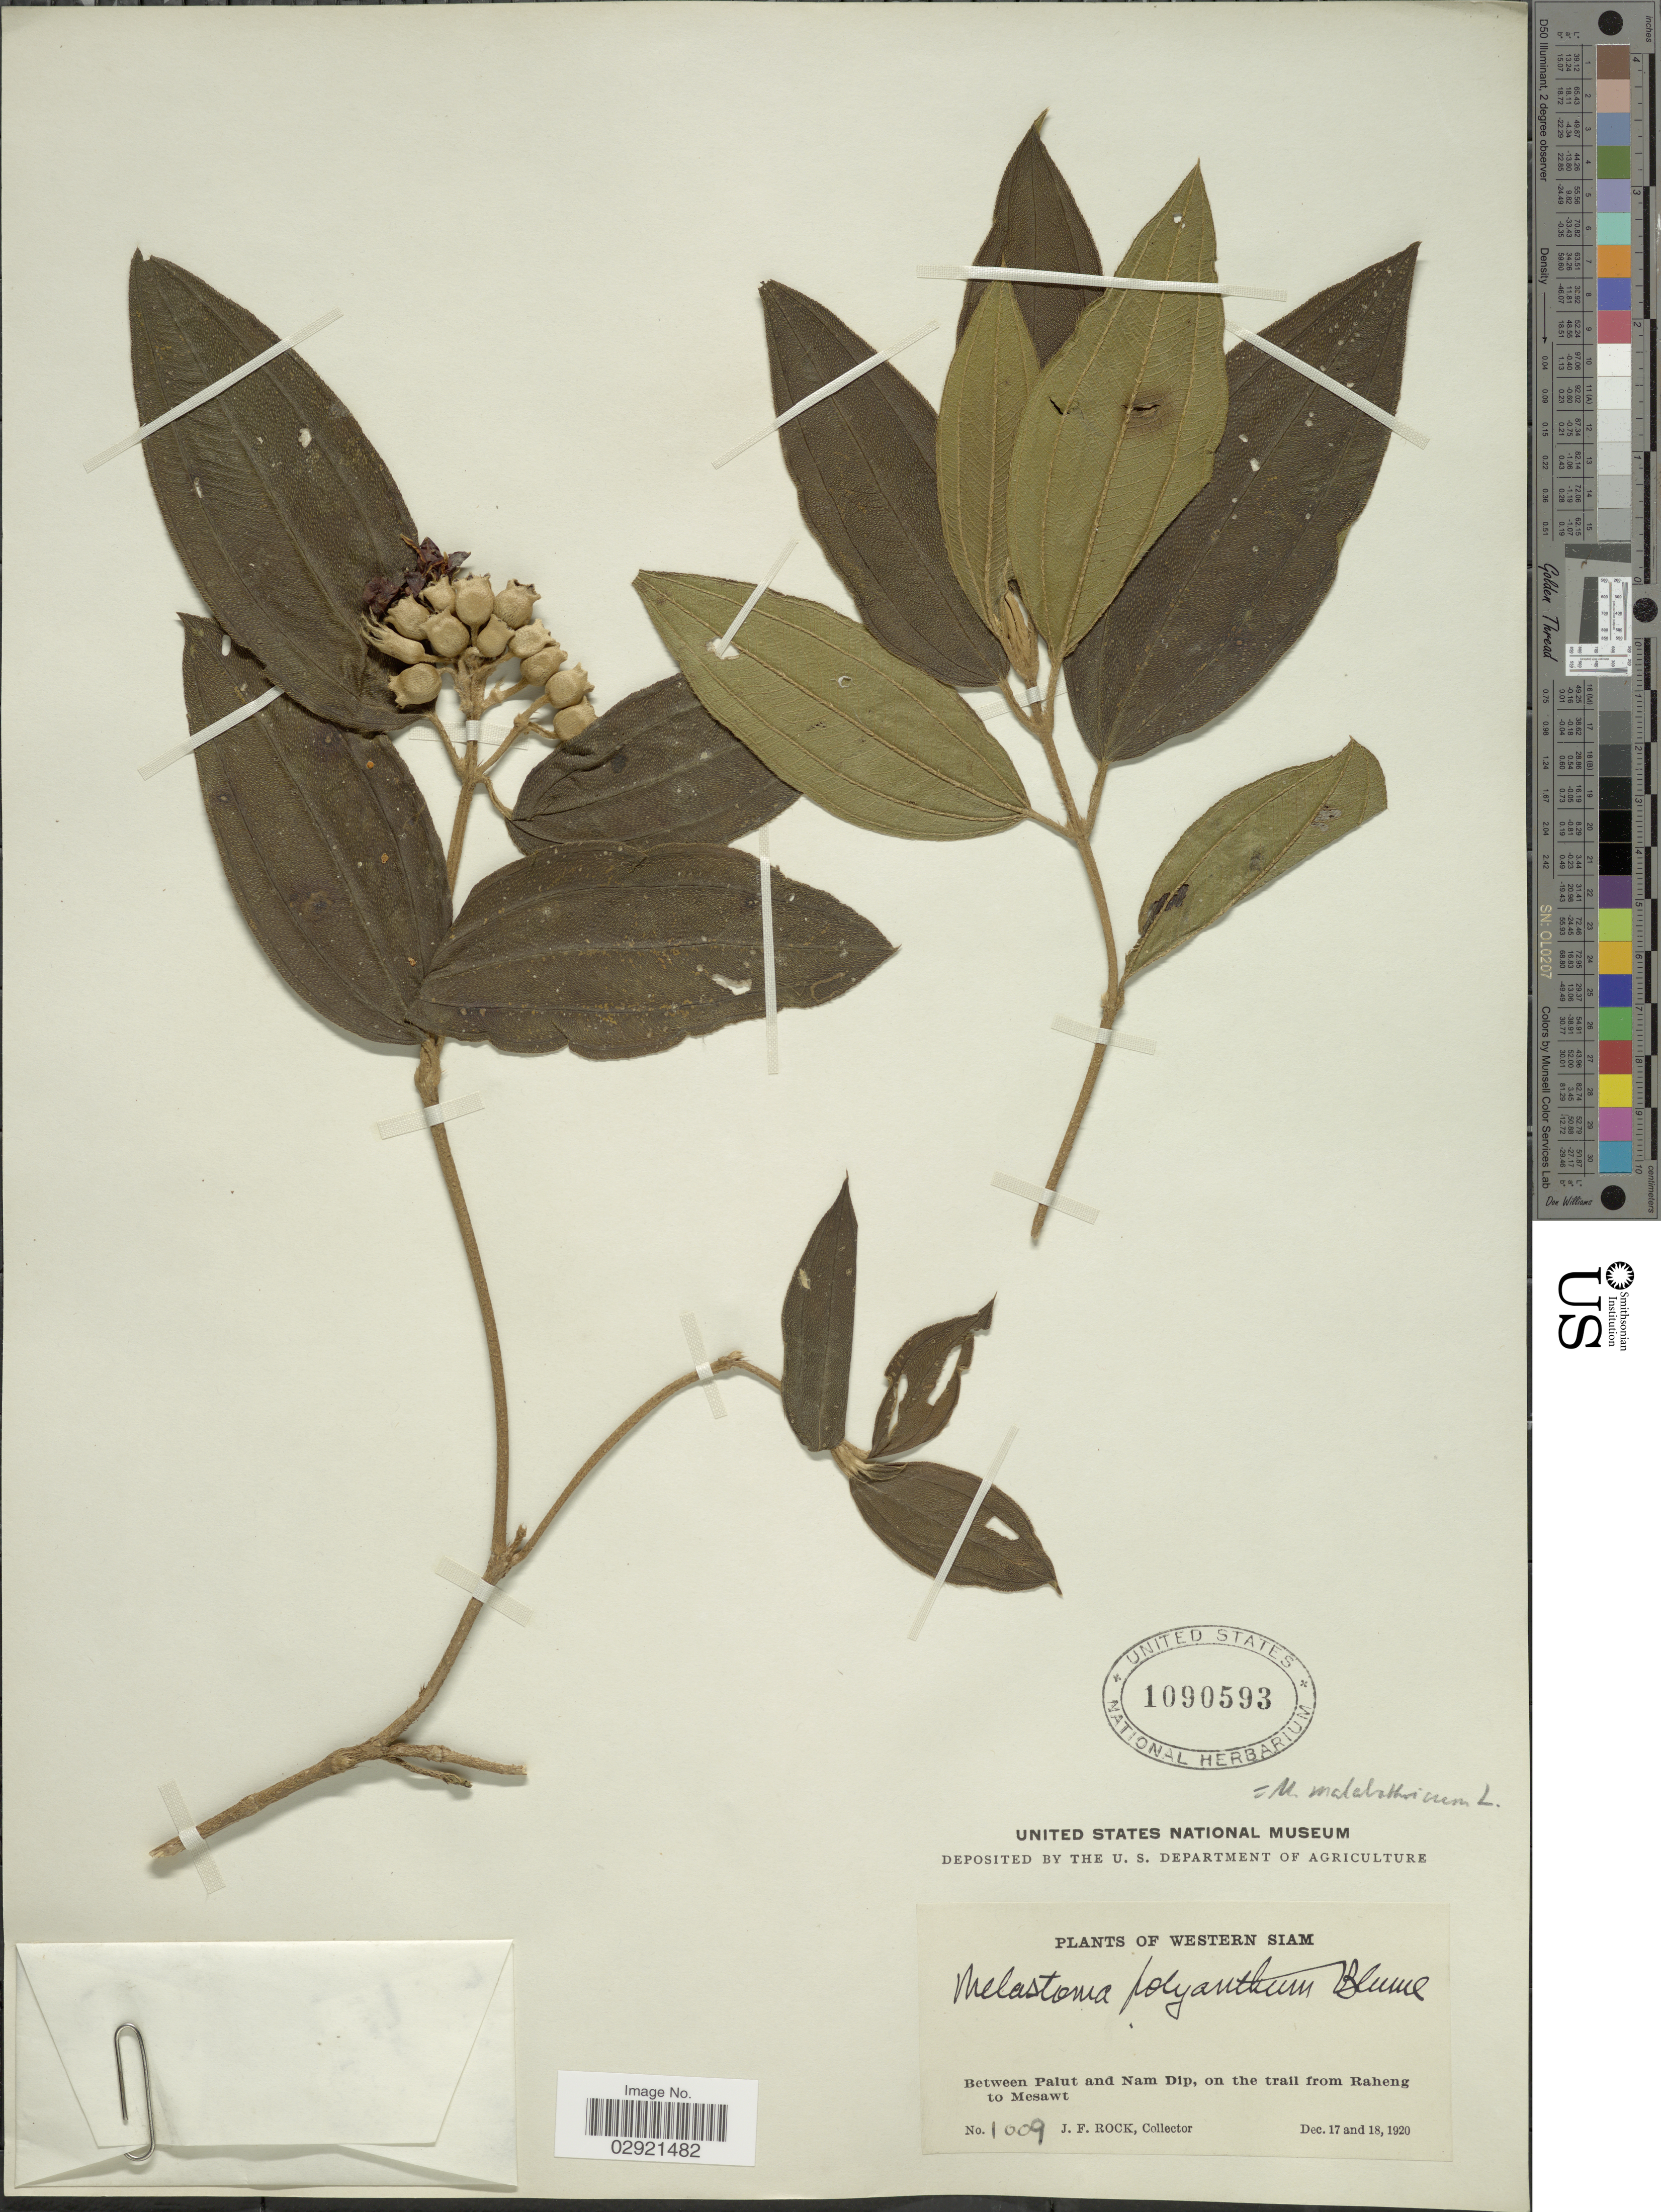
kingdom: Plantae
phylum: Tracheophyta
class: Magnoliopsida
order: Myrtales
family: Melastomataceae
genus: Melastoma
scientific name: Melastoma malabathricum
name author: L.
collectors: J. Rock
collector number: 1009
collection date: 1920-12-17/1920-12-18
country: Thailand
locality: Western Siam. between Palut and Nam Dip, on the trail from Raheng to Mesawt.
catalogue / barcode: US 1090593